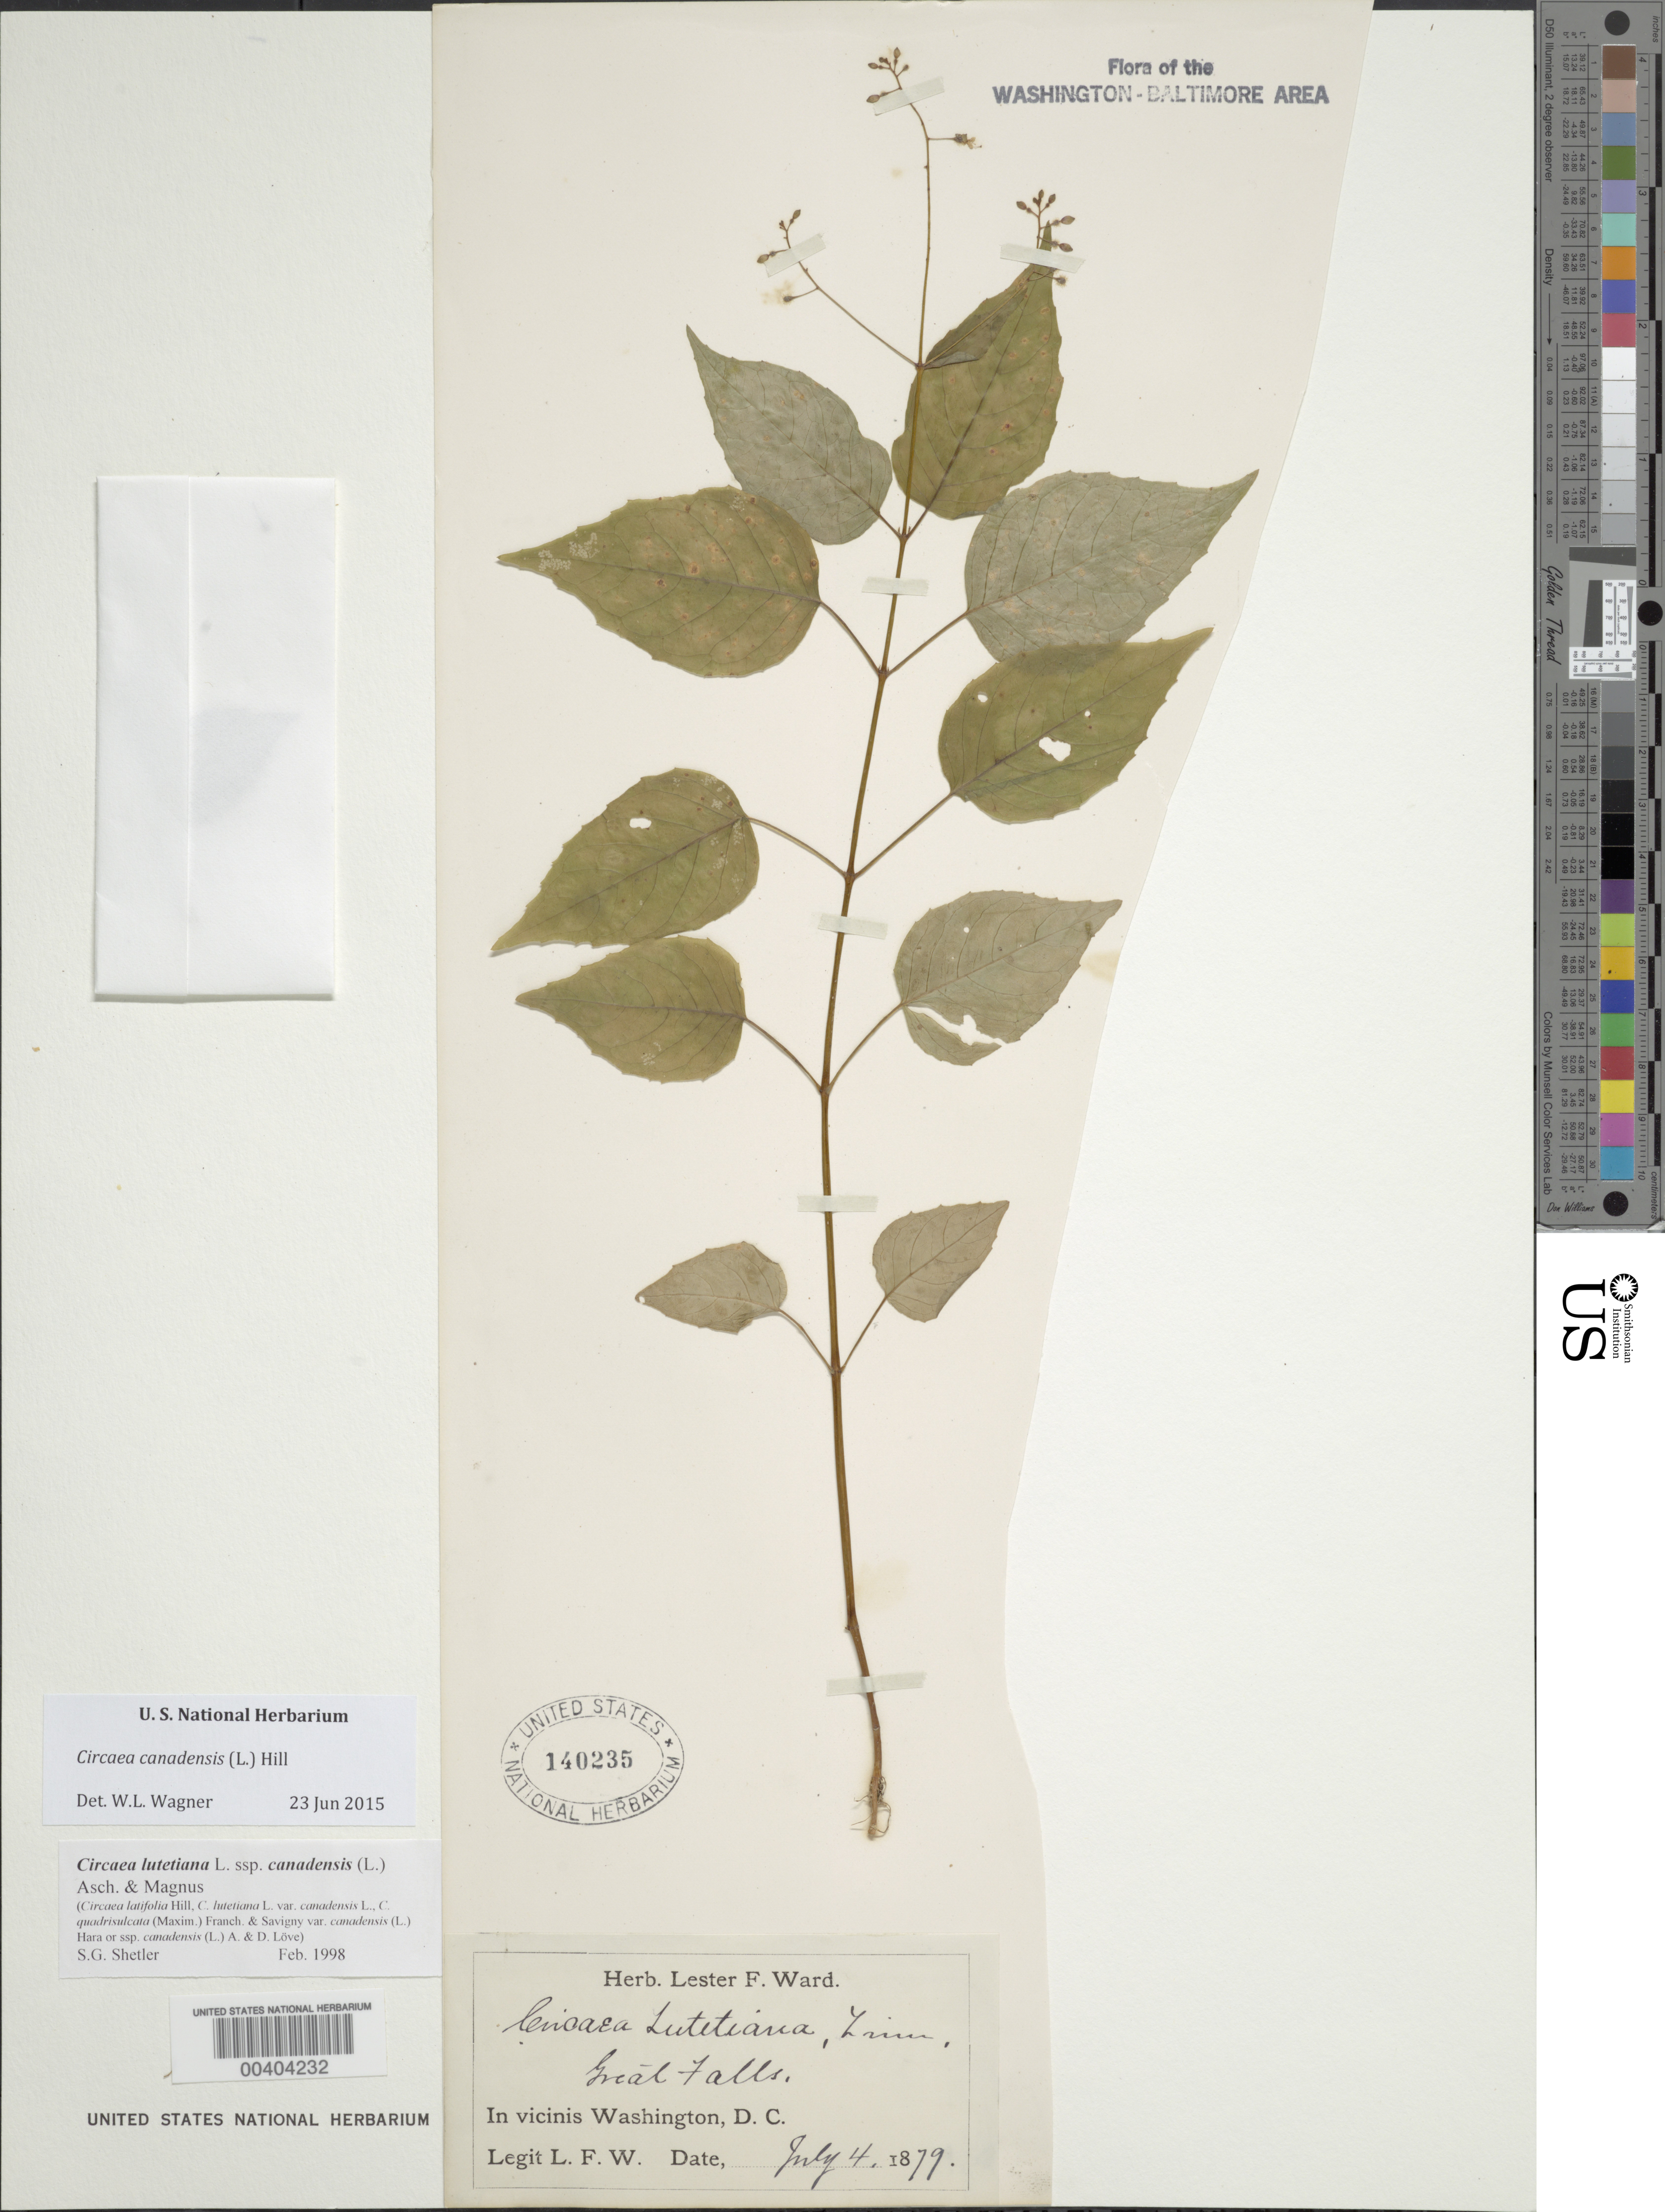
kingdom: Plantae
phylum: Tracheophyta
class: Magnoliopsida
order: Myrtales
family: Onagraceae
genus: Circaea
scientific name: Circaea canadensis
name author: (L.) Hill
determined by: Wagner, W. L., (BOT), Smithsonian Institution - National Museum of Natural History (UNITED STATES)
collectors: L. F. Ward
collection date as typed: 04 Jul 1879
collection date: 1879-07-04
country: United States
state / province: Maryland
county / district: Montgomery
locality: Great Falls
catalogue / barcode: US 140235